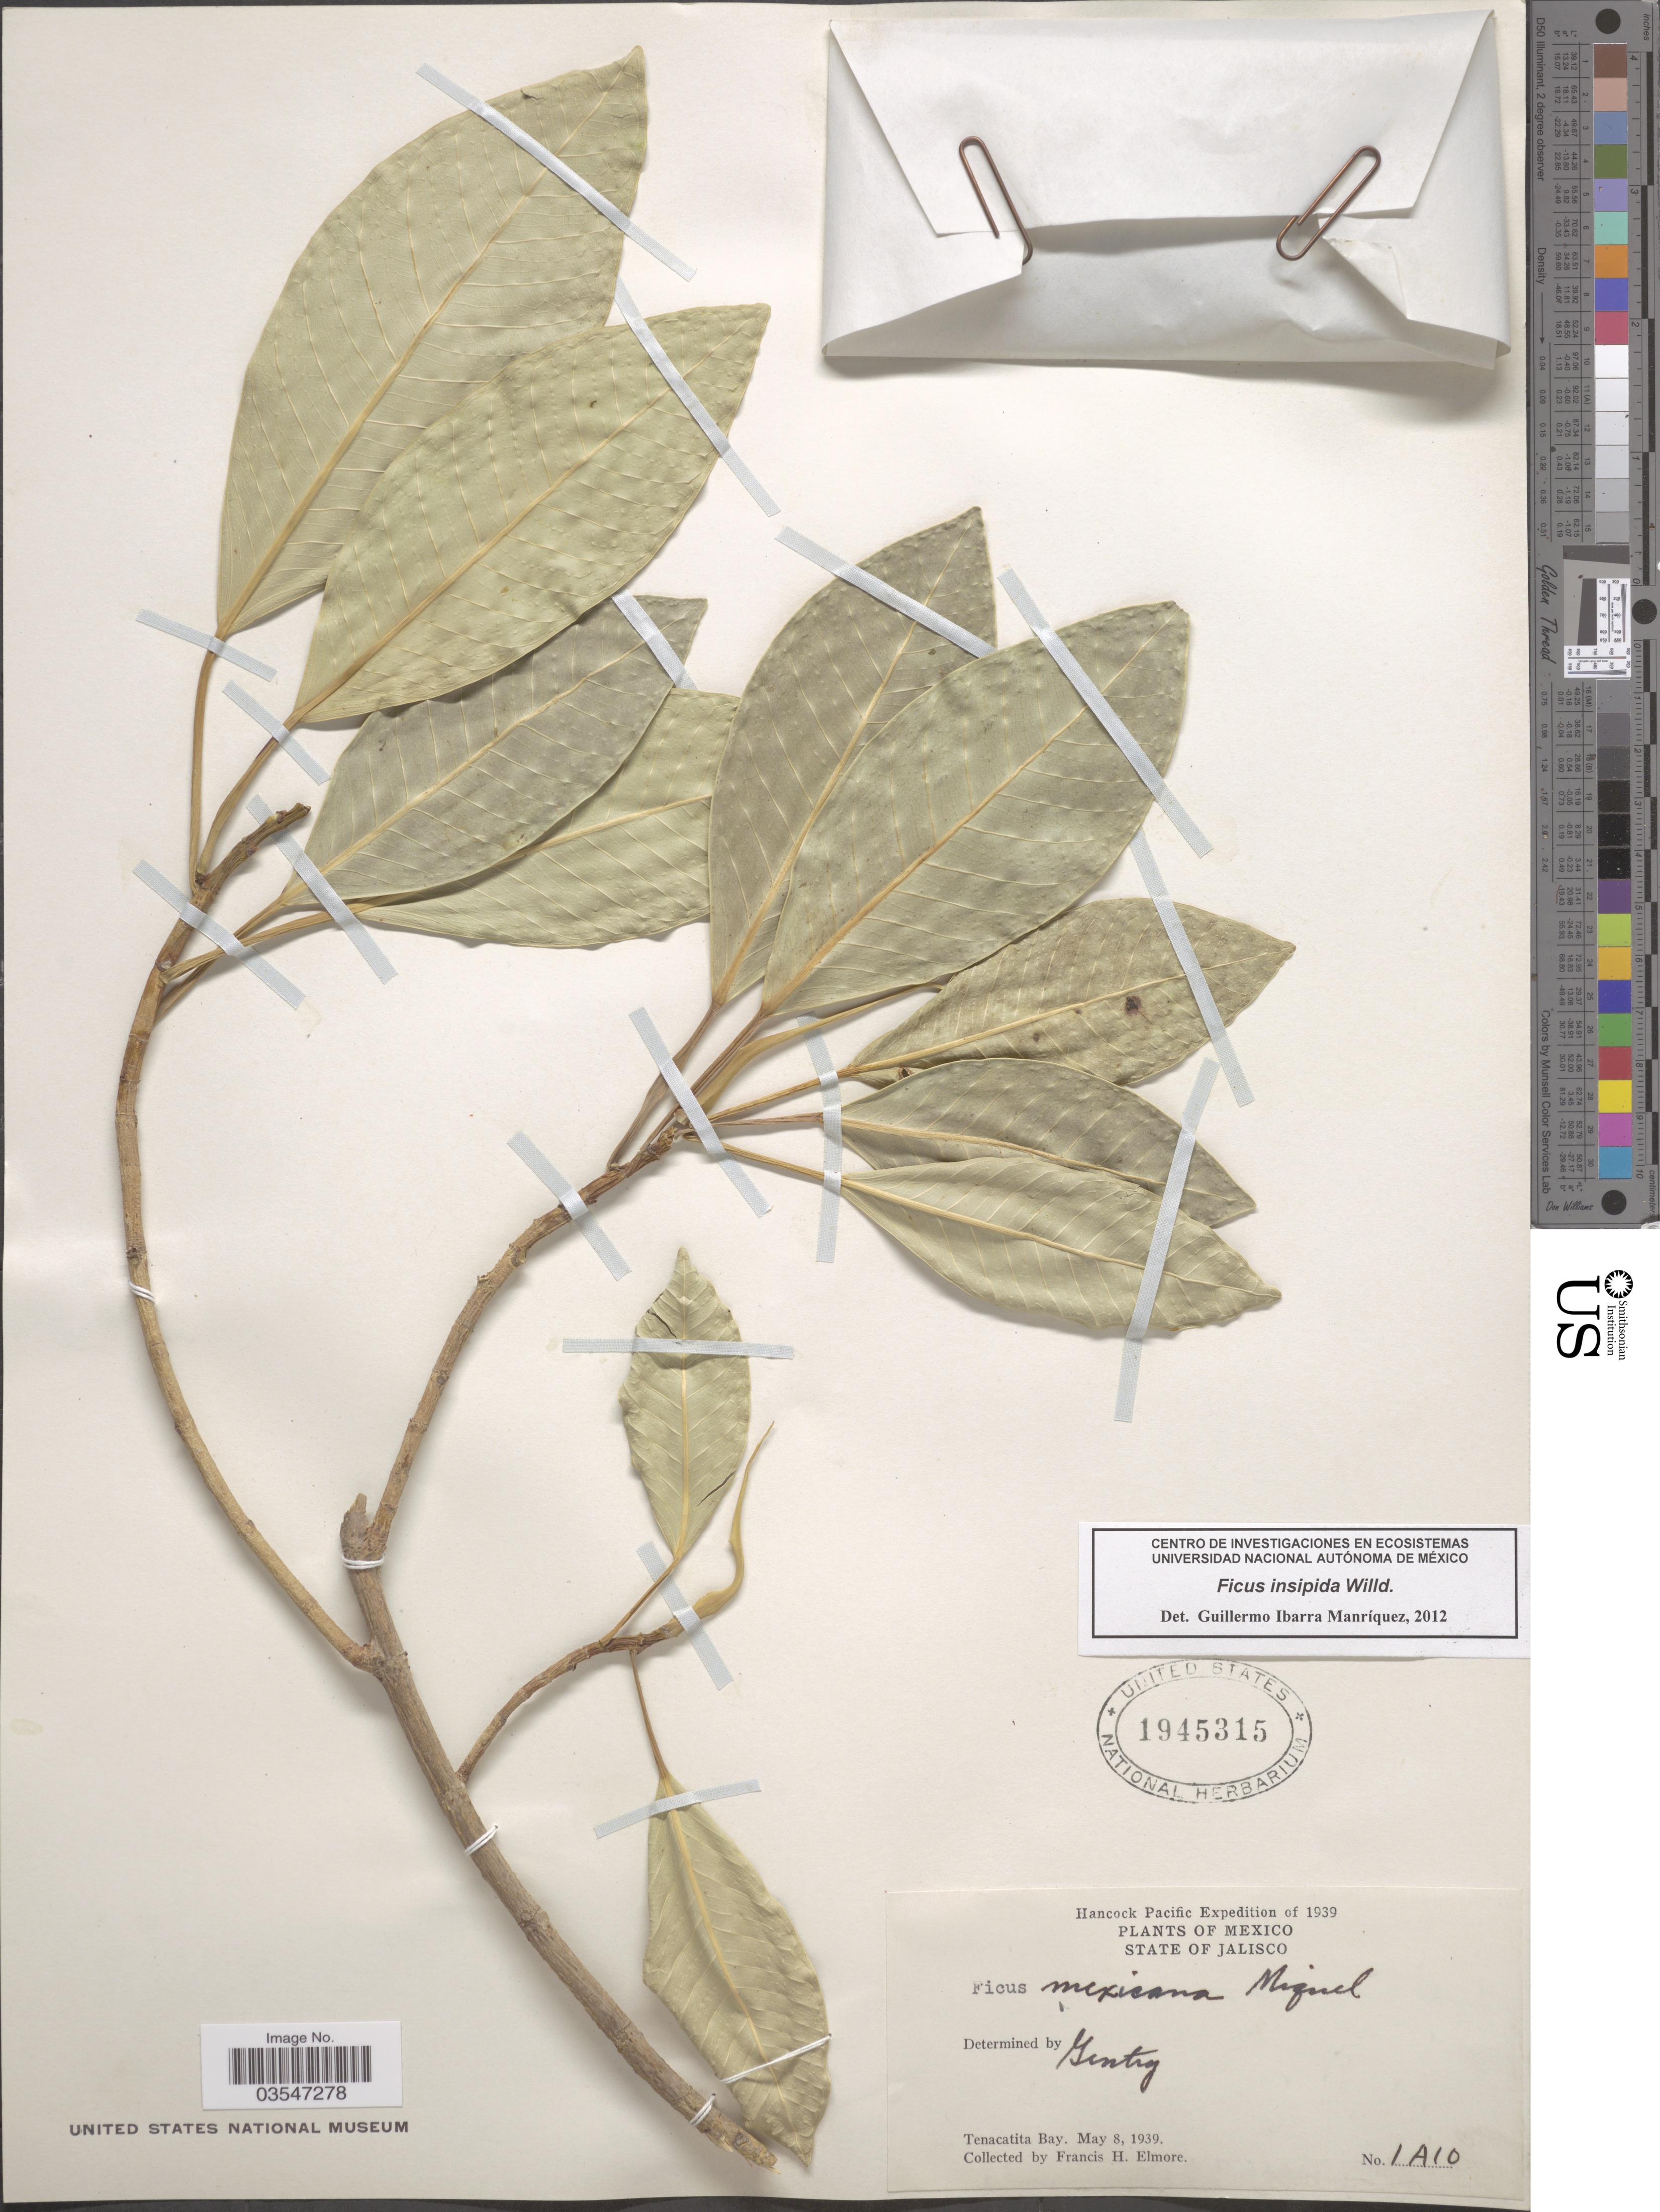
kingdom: Plantae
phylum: Tracheophyta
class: Magnoliopsida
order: Rosales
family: Moraceae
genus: Ficus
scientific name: Ficus insipida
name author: Willd.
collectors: F. H. Elmore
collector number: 1A10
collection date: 1939-05-08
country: Mexico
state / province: Jalisco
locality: Tenacatita Bay.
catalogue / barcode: US 1945315